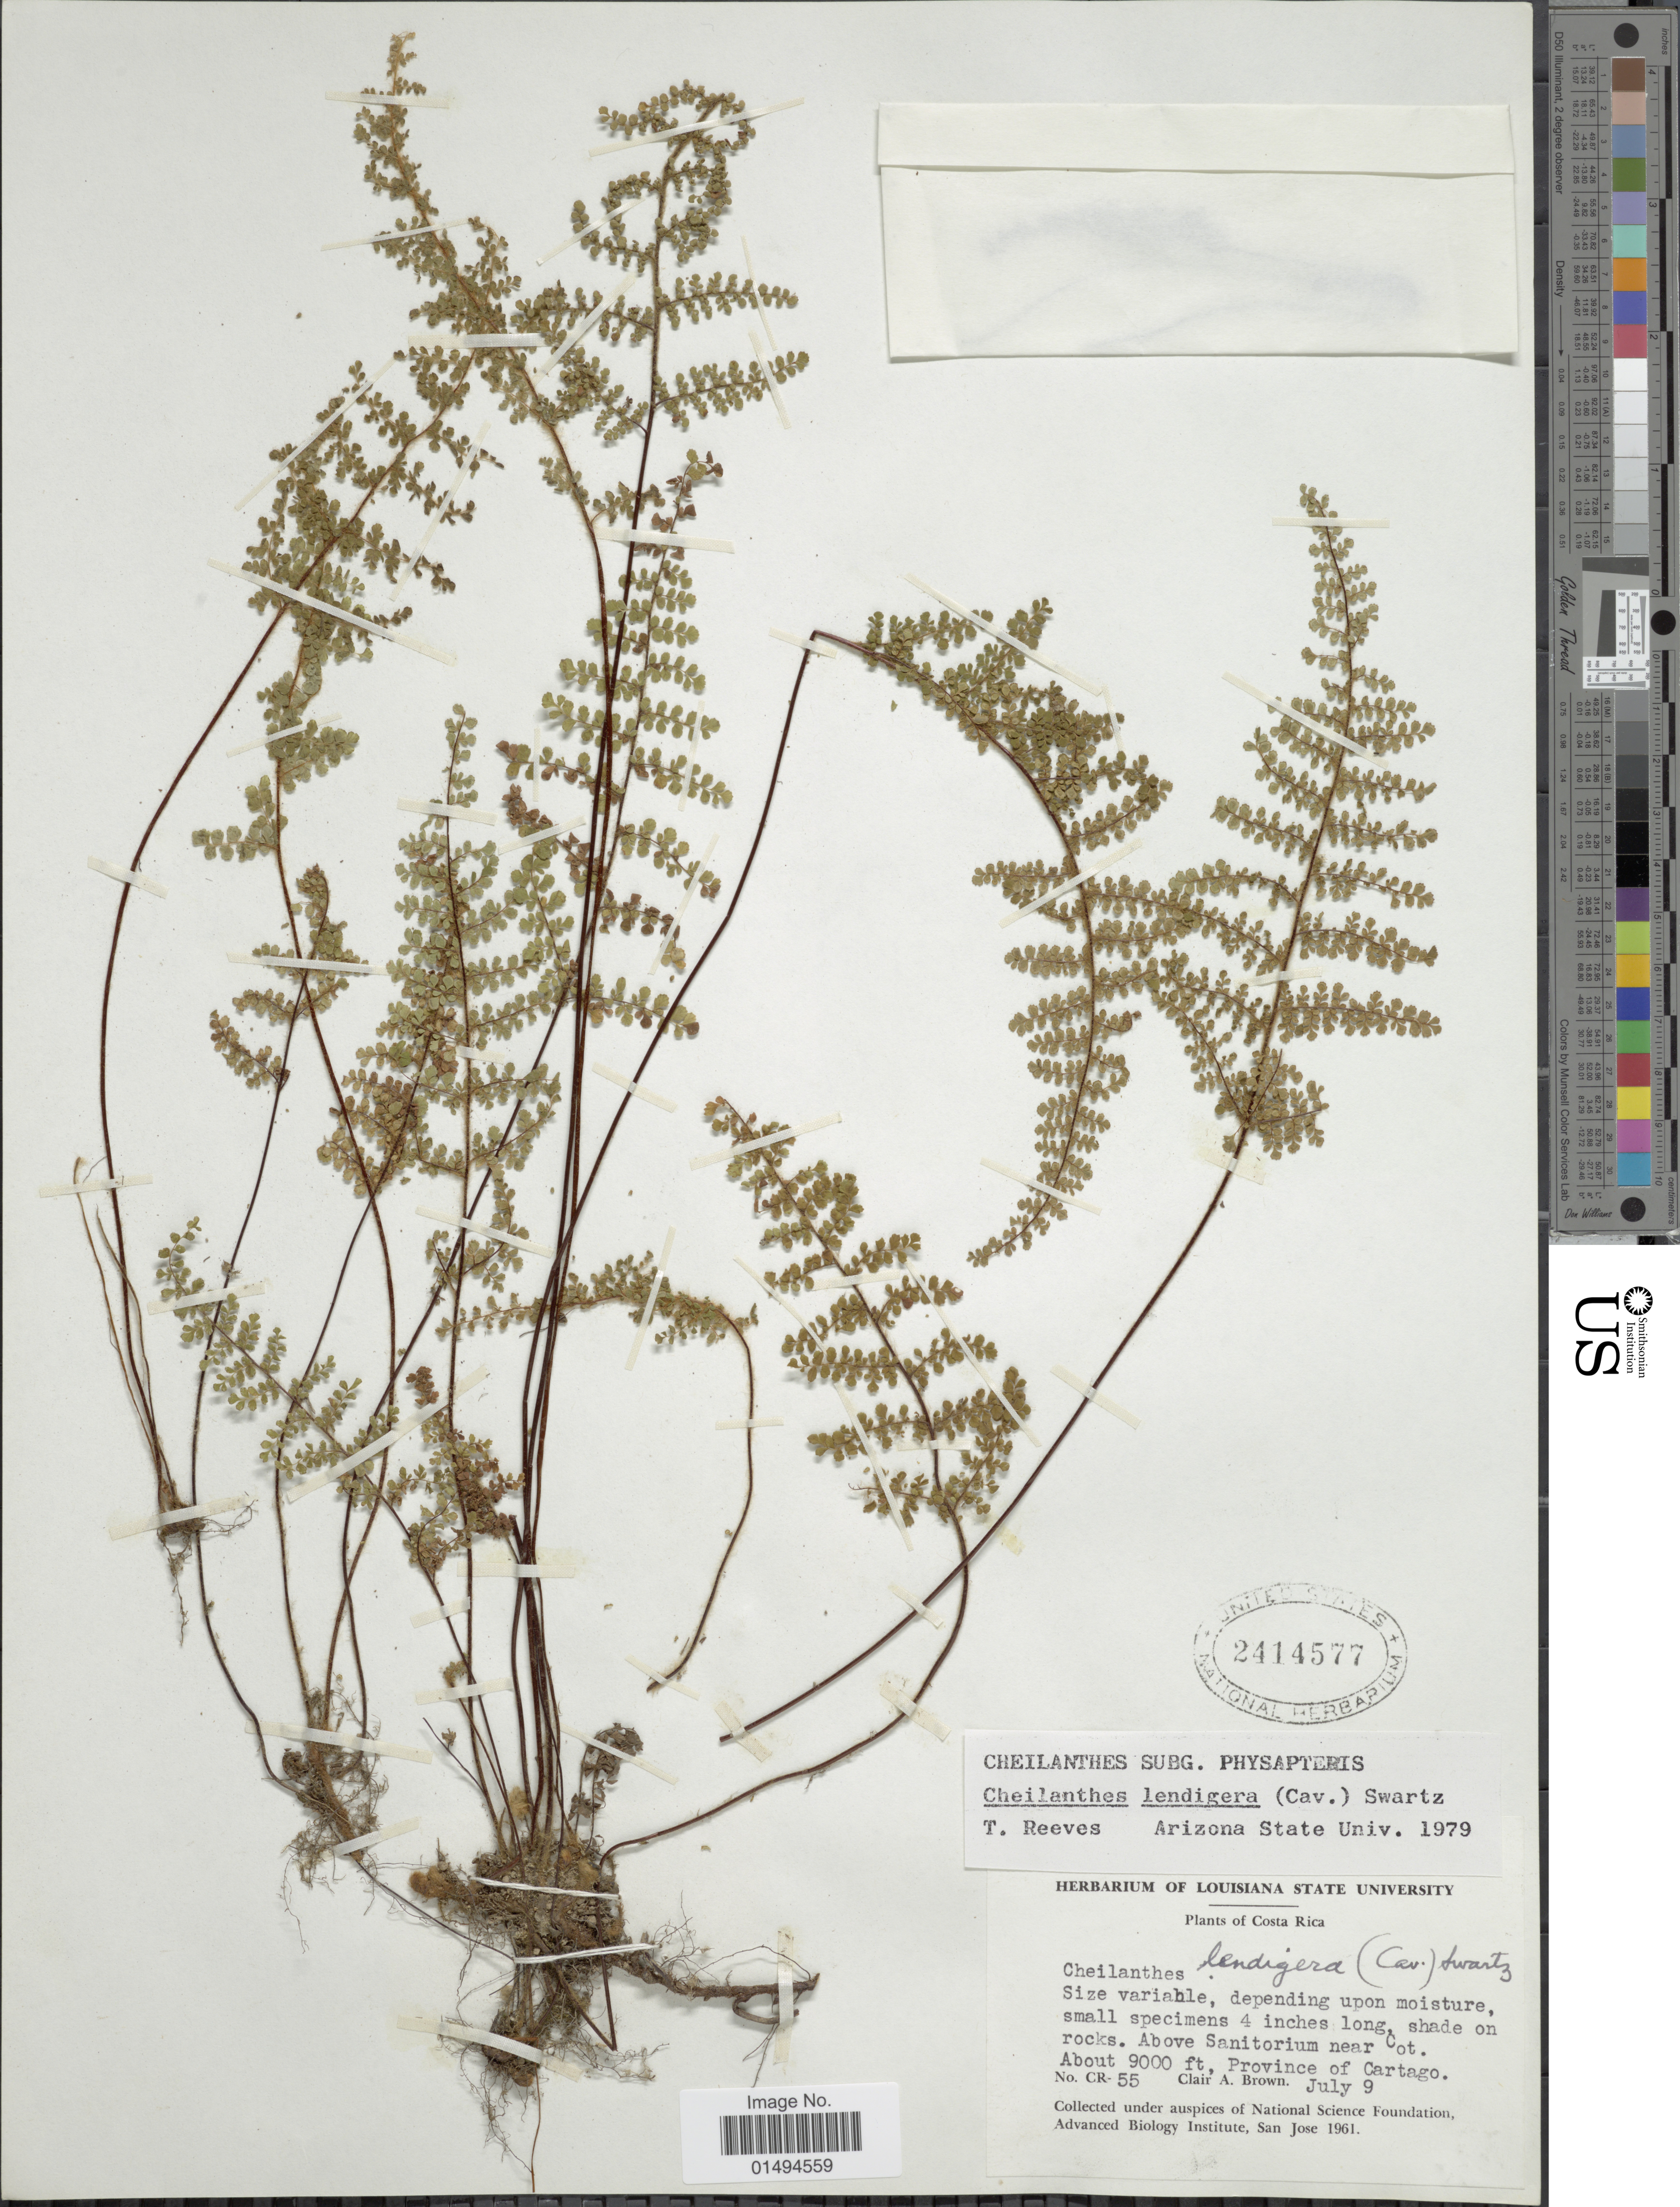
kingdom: Plantae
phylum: Tracheophyta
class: Polypodiopsida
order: Polypodiales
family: Pteridaceae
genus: Myriopteris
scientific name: Myriopteris lendigera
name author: (Cav.) J. Sm.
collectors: C. A. Brown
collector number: CR-55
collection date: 1979-07-09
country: Costa Rica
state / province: Cartago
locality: Above Sanitorium near Cot.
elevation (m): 2743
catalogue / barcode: US 2414577